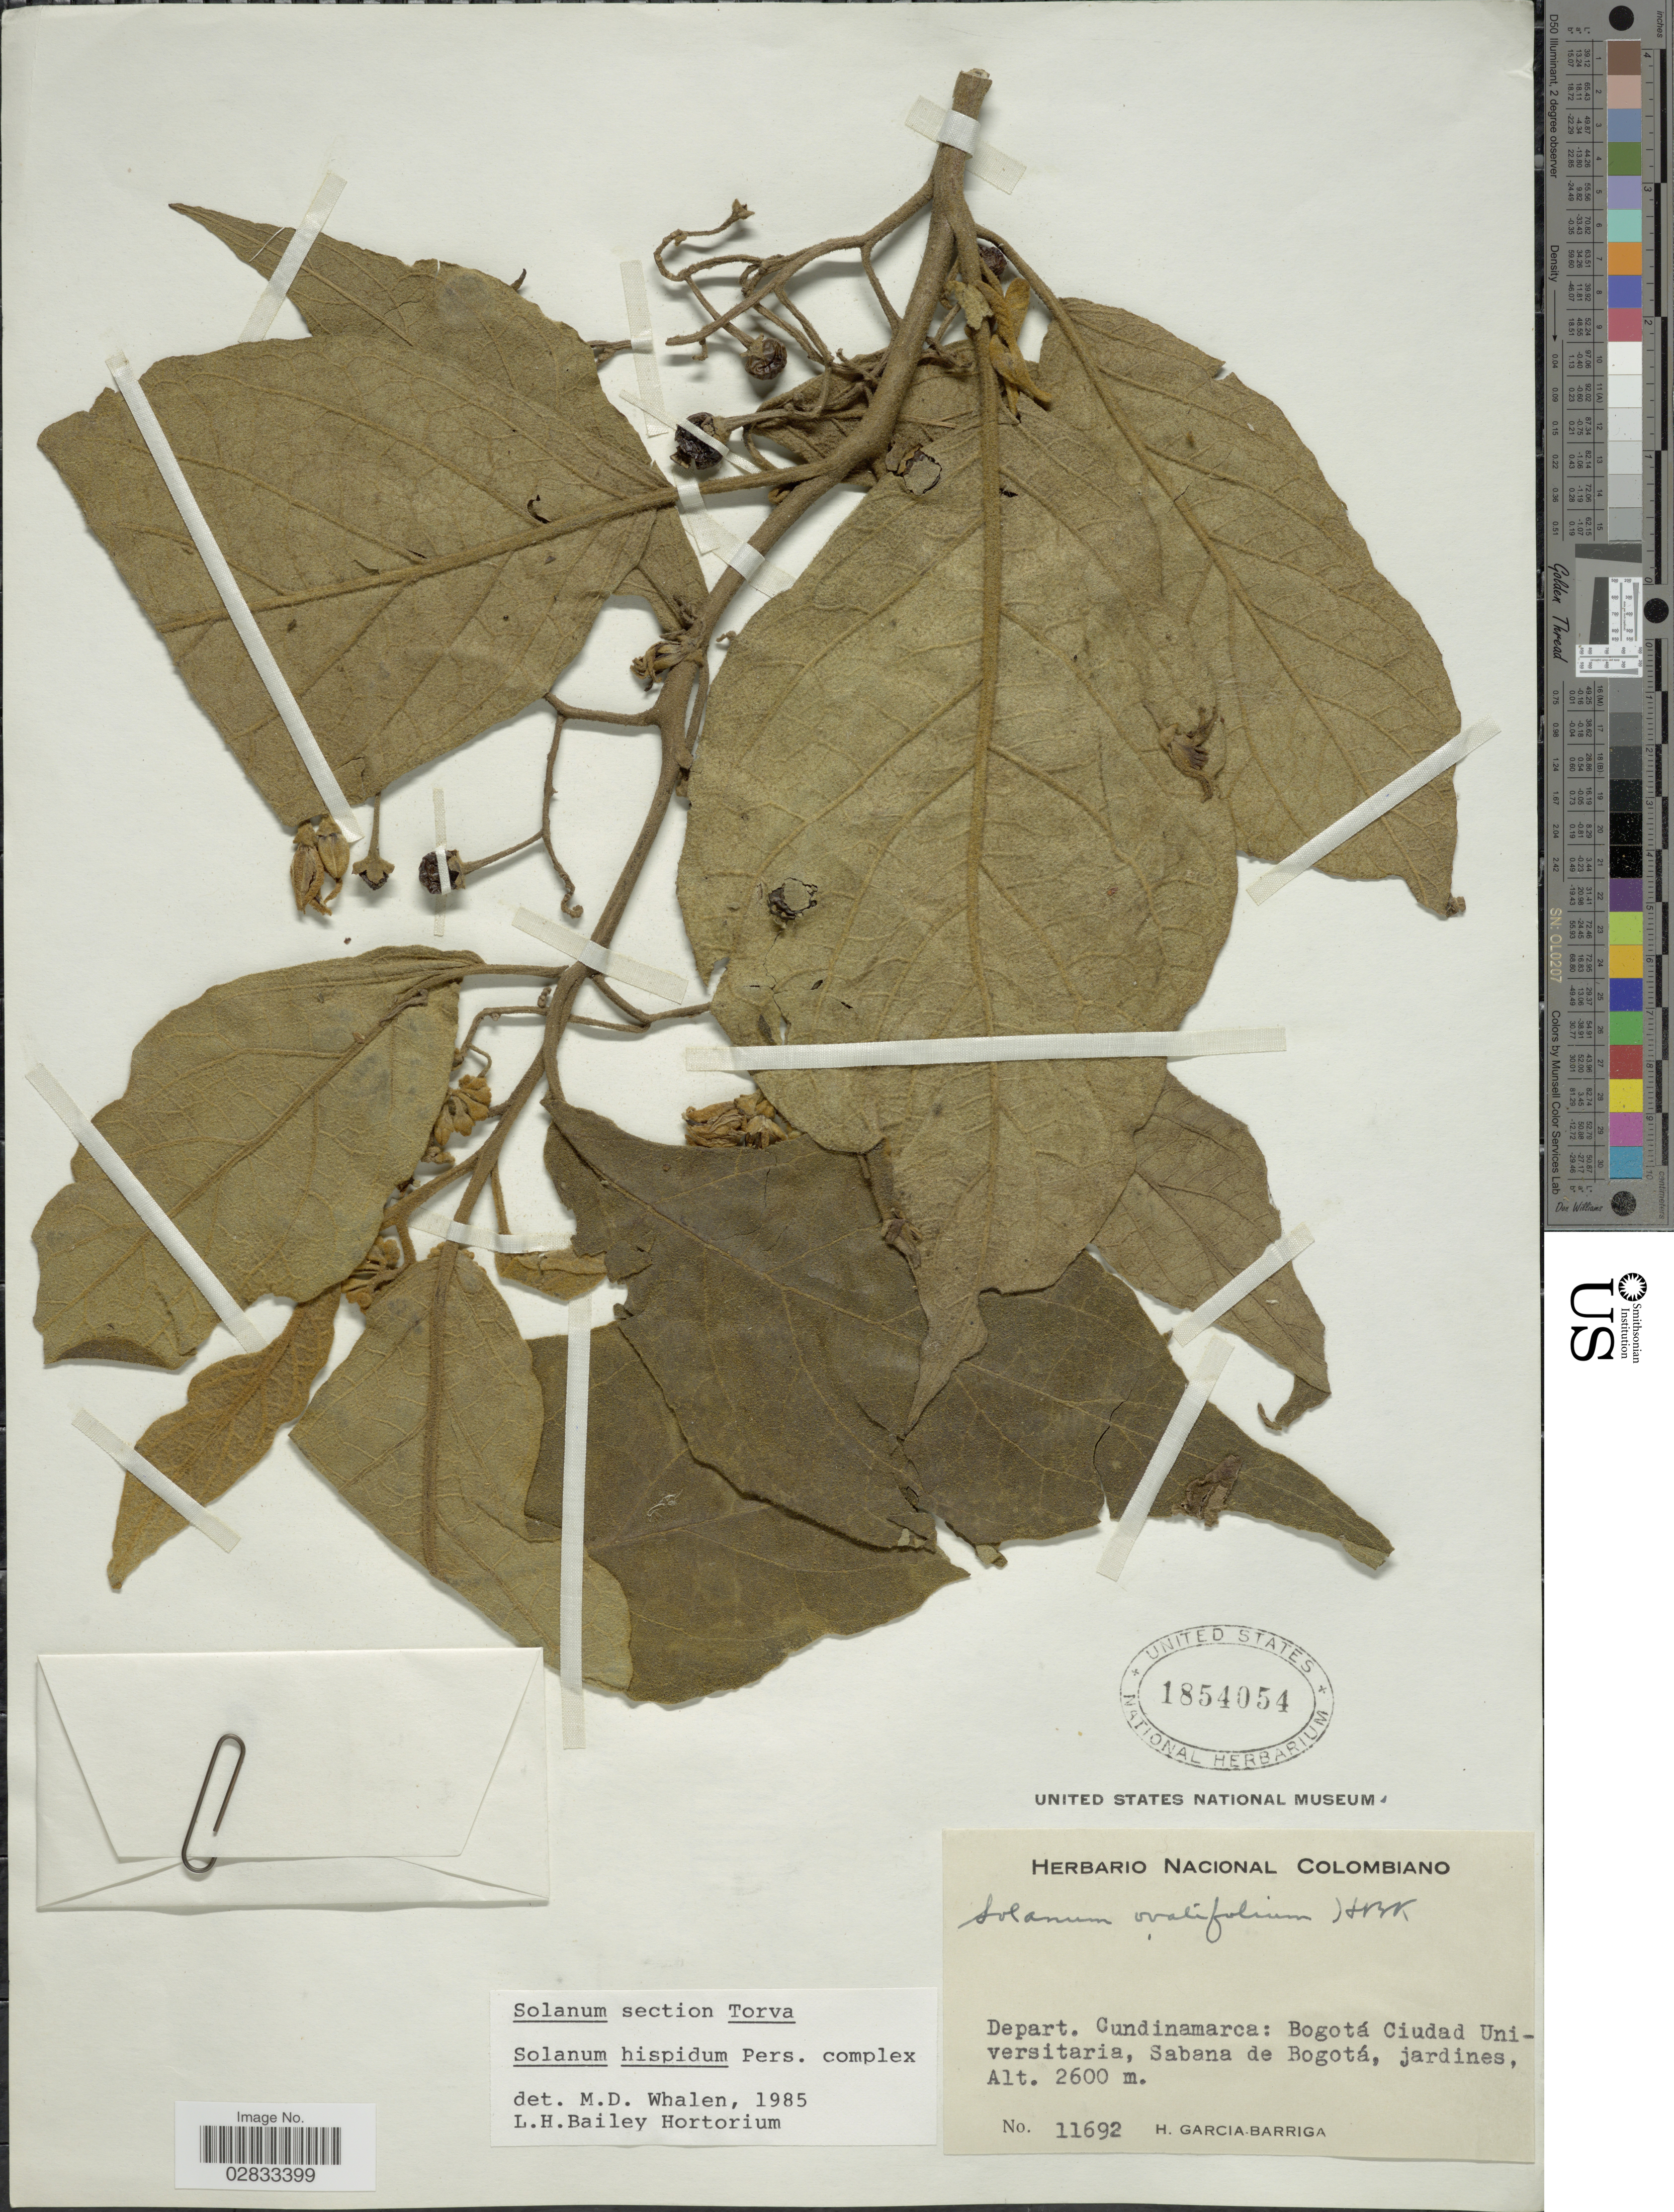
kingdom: Plantae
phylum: Tracheophyta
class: Magnoliopsida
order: Solanales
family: Solanaceae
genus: Solanum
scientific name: Solanum hispidum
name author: Pers.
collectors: H. García Barriga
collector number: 11692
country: Colombia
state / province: Cundinamarca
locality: Depart. Cundinamarca: Bogotá Ciudad Universitaria, Sabana de Bogotá, jardines.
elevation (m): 2600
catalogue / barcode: US 1854054